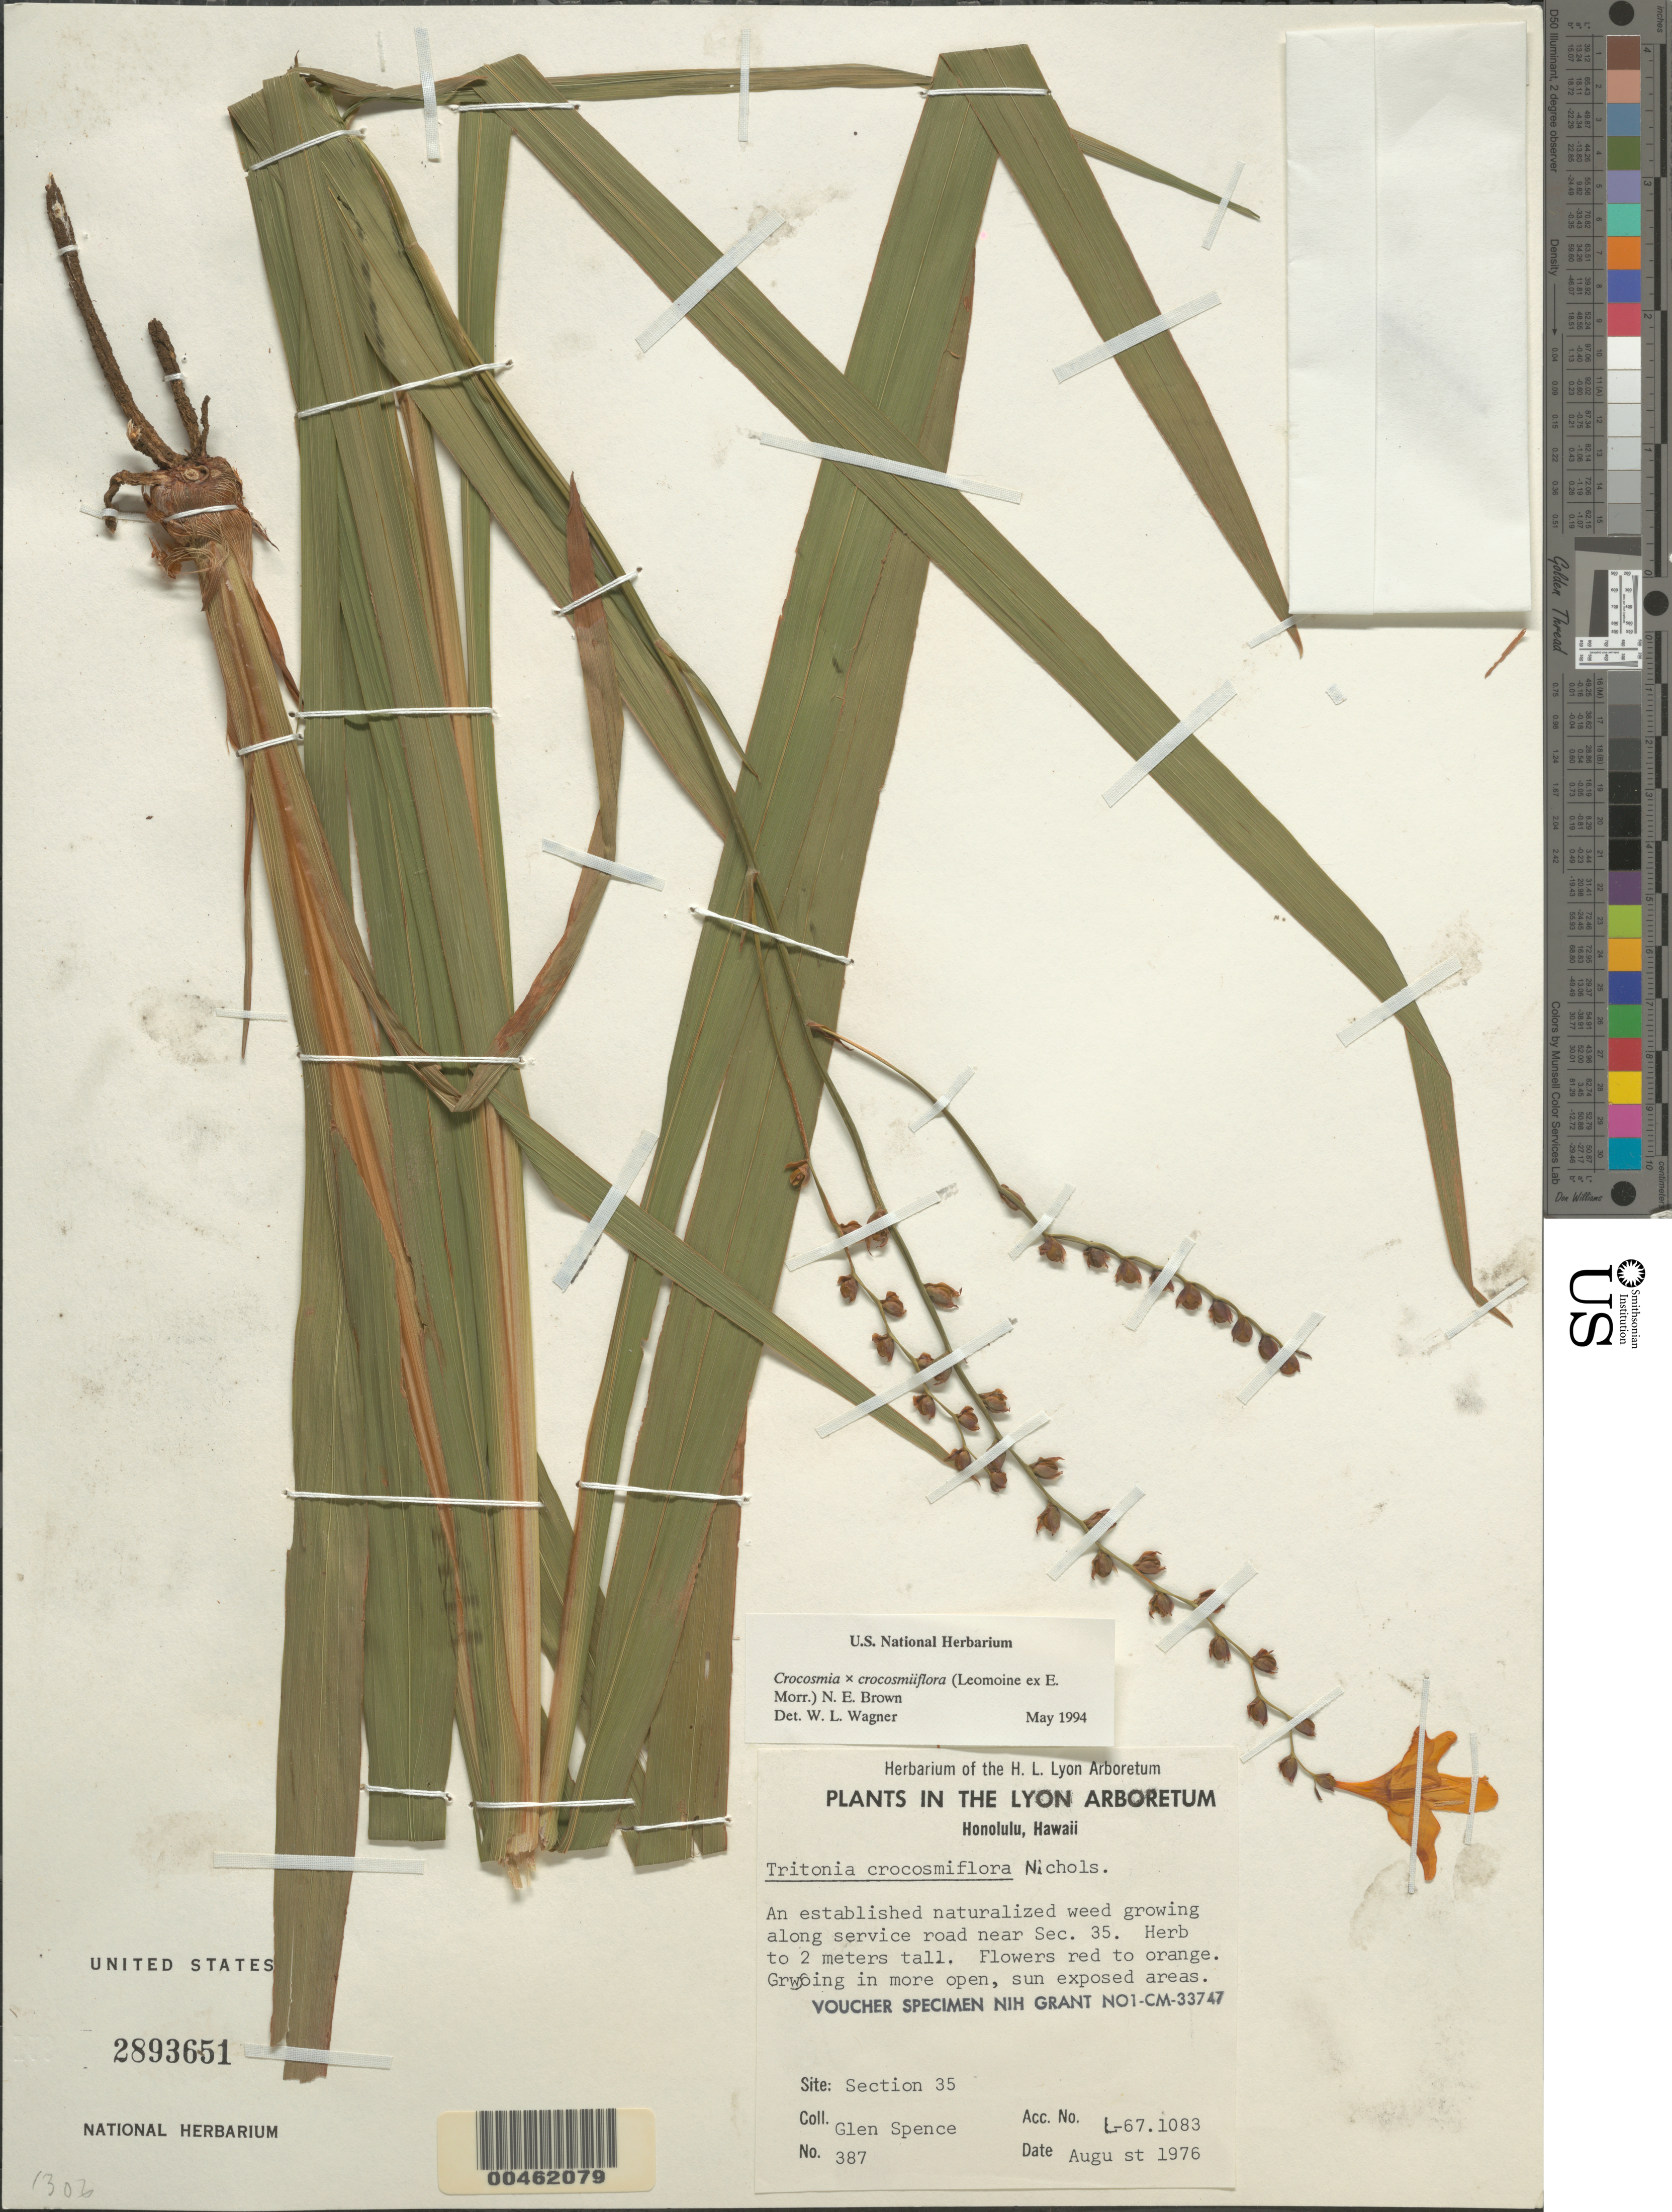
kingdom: Plantae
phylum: Tracheophyta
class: Liliopsida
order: Asparagales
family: Iridaceae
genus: Crocosmia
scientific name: Crocosmia x crocosmiiflora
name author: (Lemoine) N.E. Br.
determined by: Wagner, W. L., (BOT), Smithsonian Institution - National Museum of Natural History (UNITED STATES)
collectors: G. Spence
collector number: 387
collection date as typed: Aug 1976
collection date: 1976-08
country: United States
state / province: Hawaii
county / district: Honolulu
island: Oahu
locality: Along service road near Section 35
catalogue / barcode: US 2893651